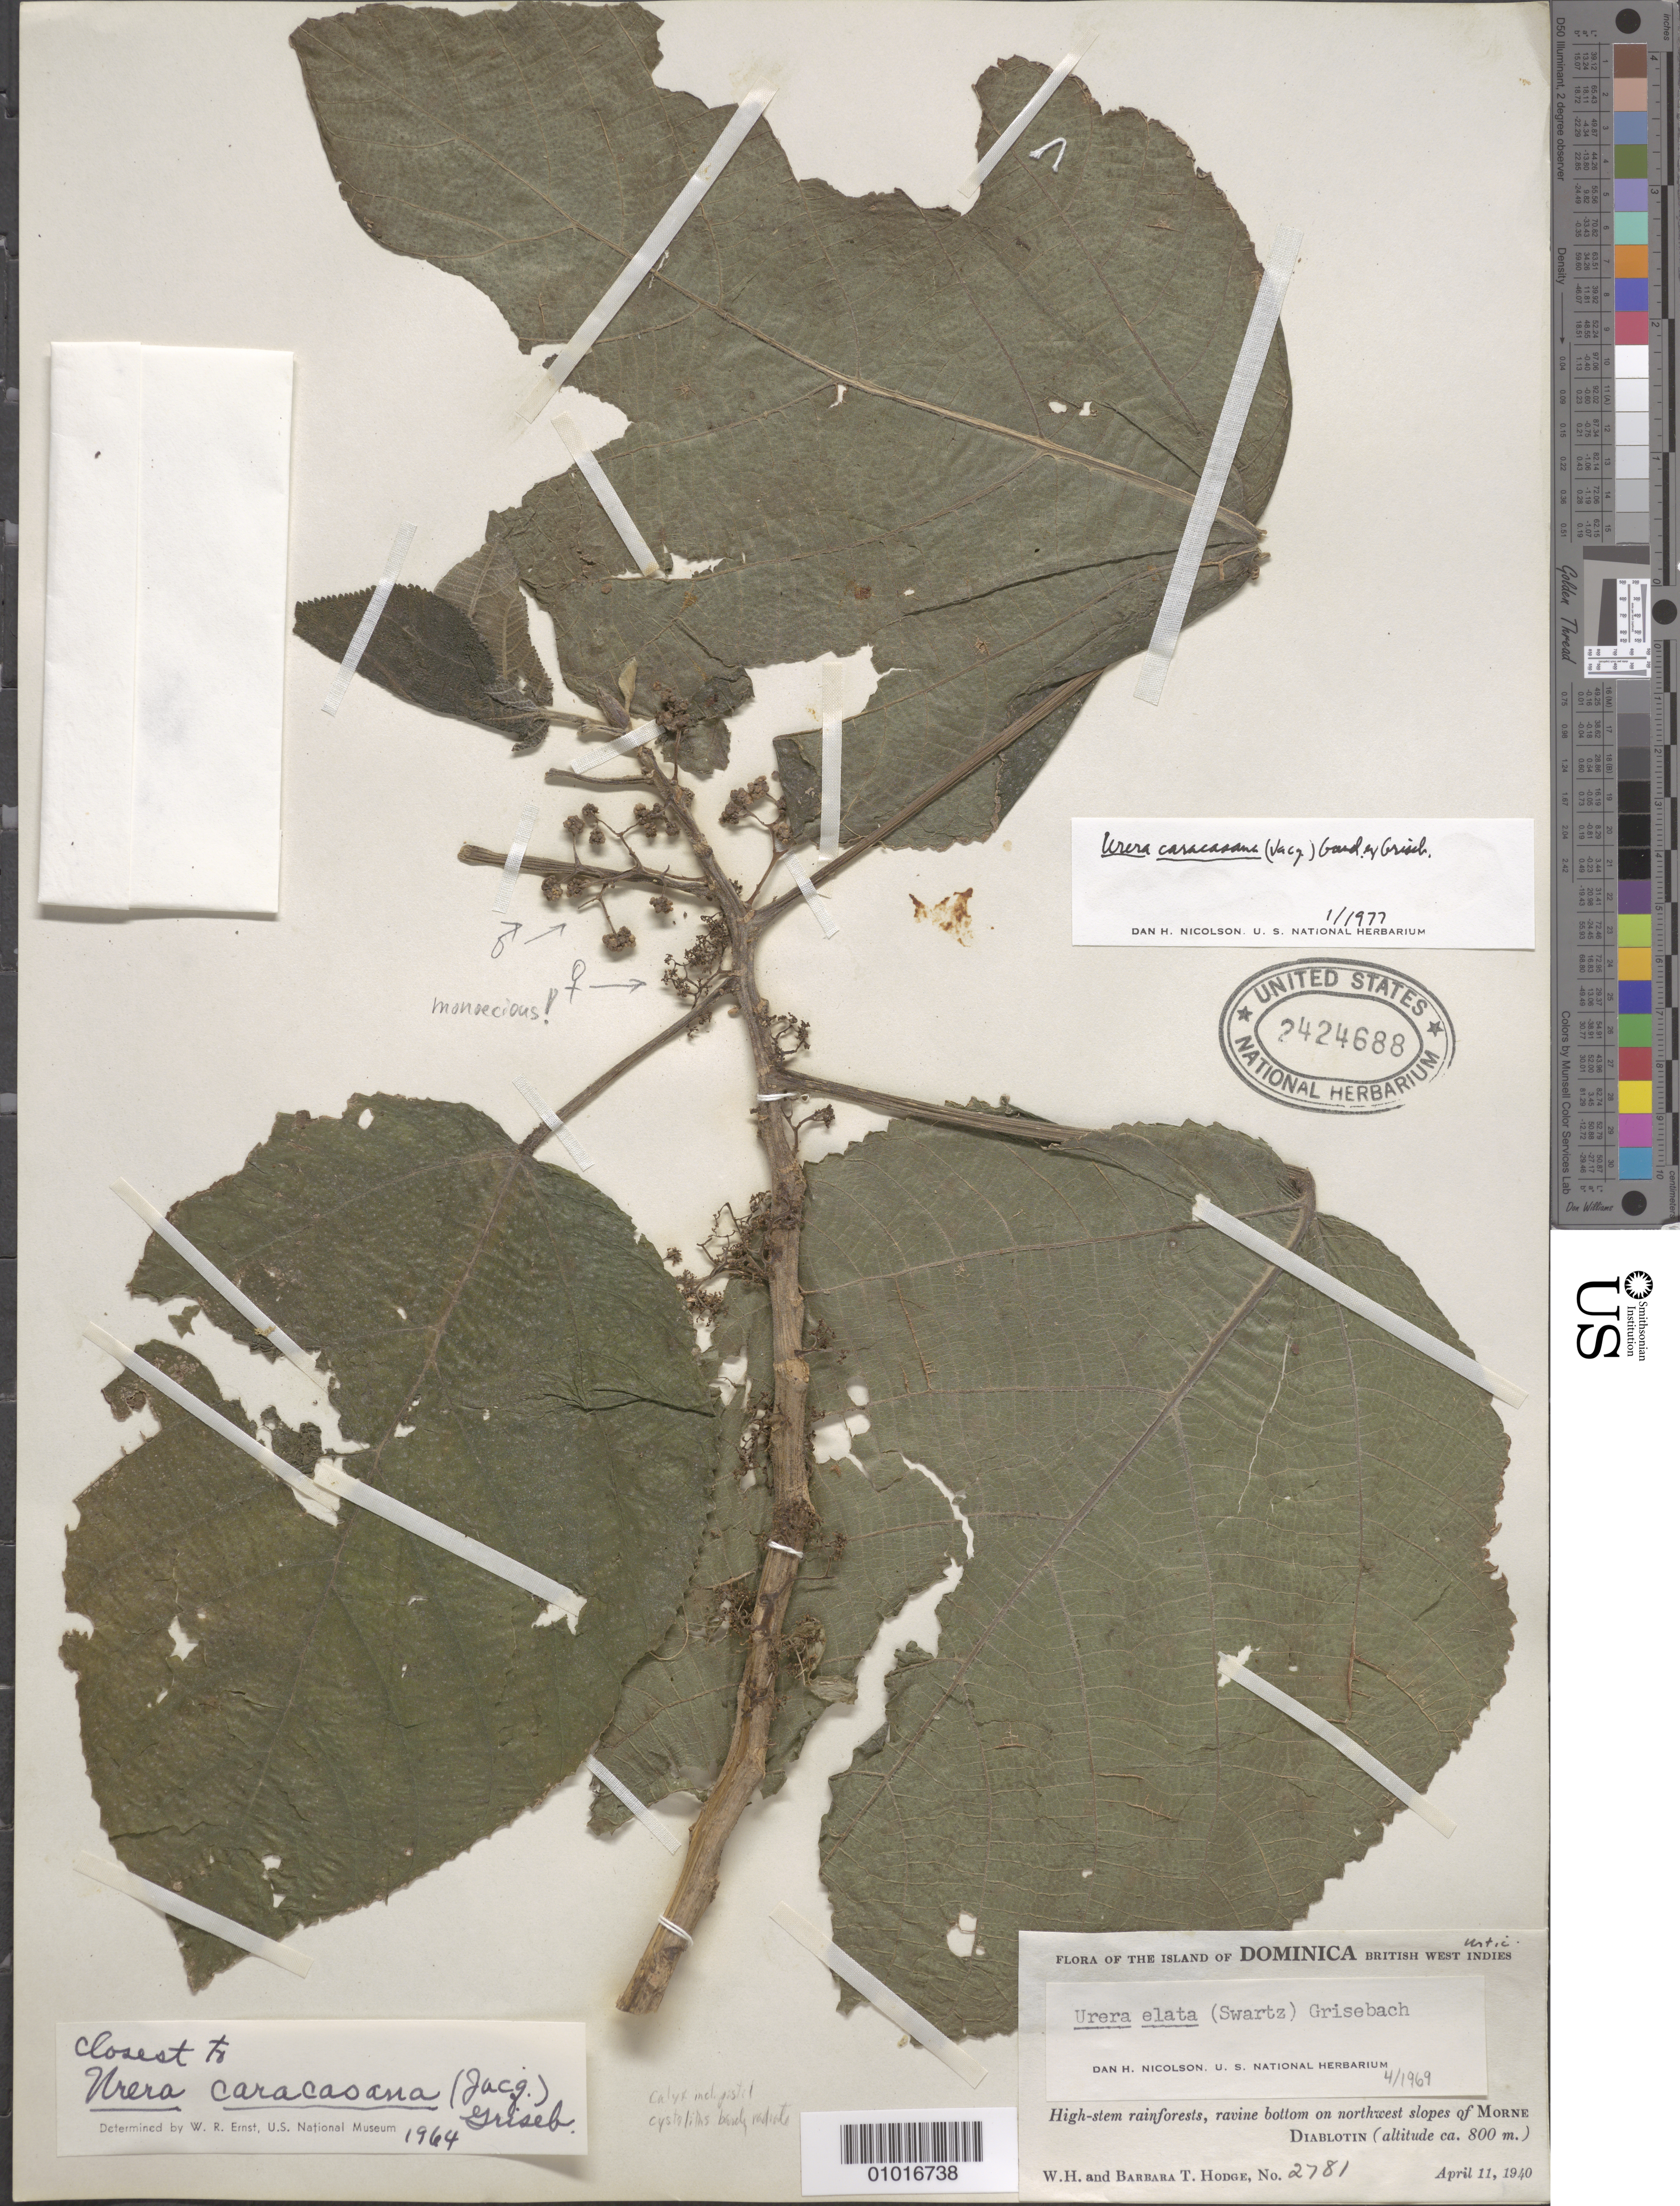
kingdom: Plantae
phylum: Tracheophyta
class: Magnoliopsida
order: Rosales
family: Urticaceae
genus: Urera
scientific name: Urera caracasana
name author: (Jacq.) Gaudich. ex Griseb.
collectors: W. Hodge & B. Hodge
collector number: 2781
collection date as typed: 11 Apr 1940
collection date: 1940-04-11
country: Dominica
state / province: St. Andrew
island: Dominica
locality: High stem rainforests, ravine bottom on NW slope of Morne Diablotin.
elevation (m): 800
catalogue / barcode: US 2424688